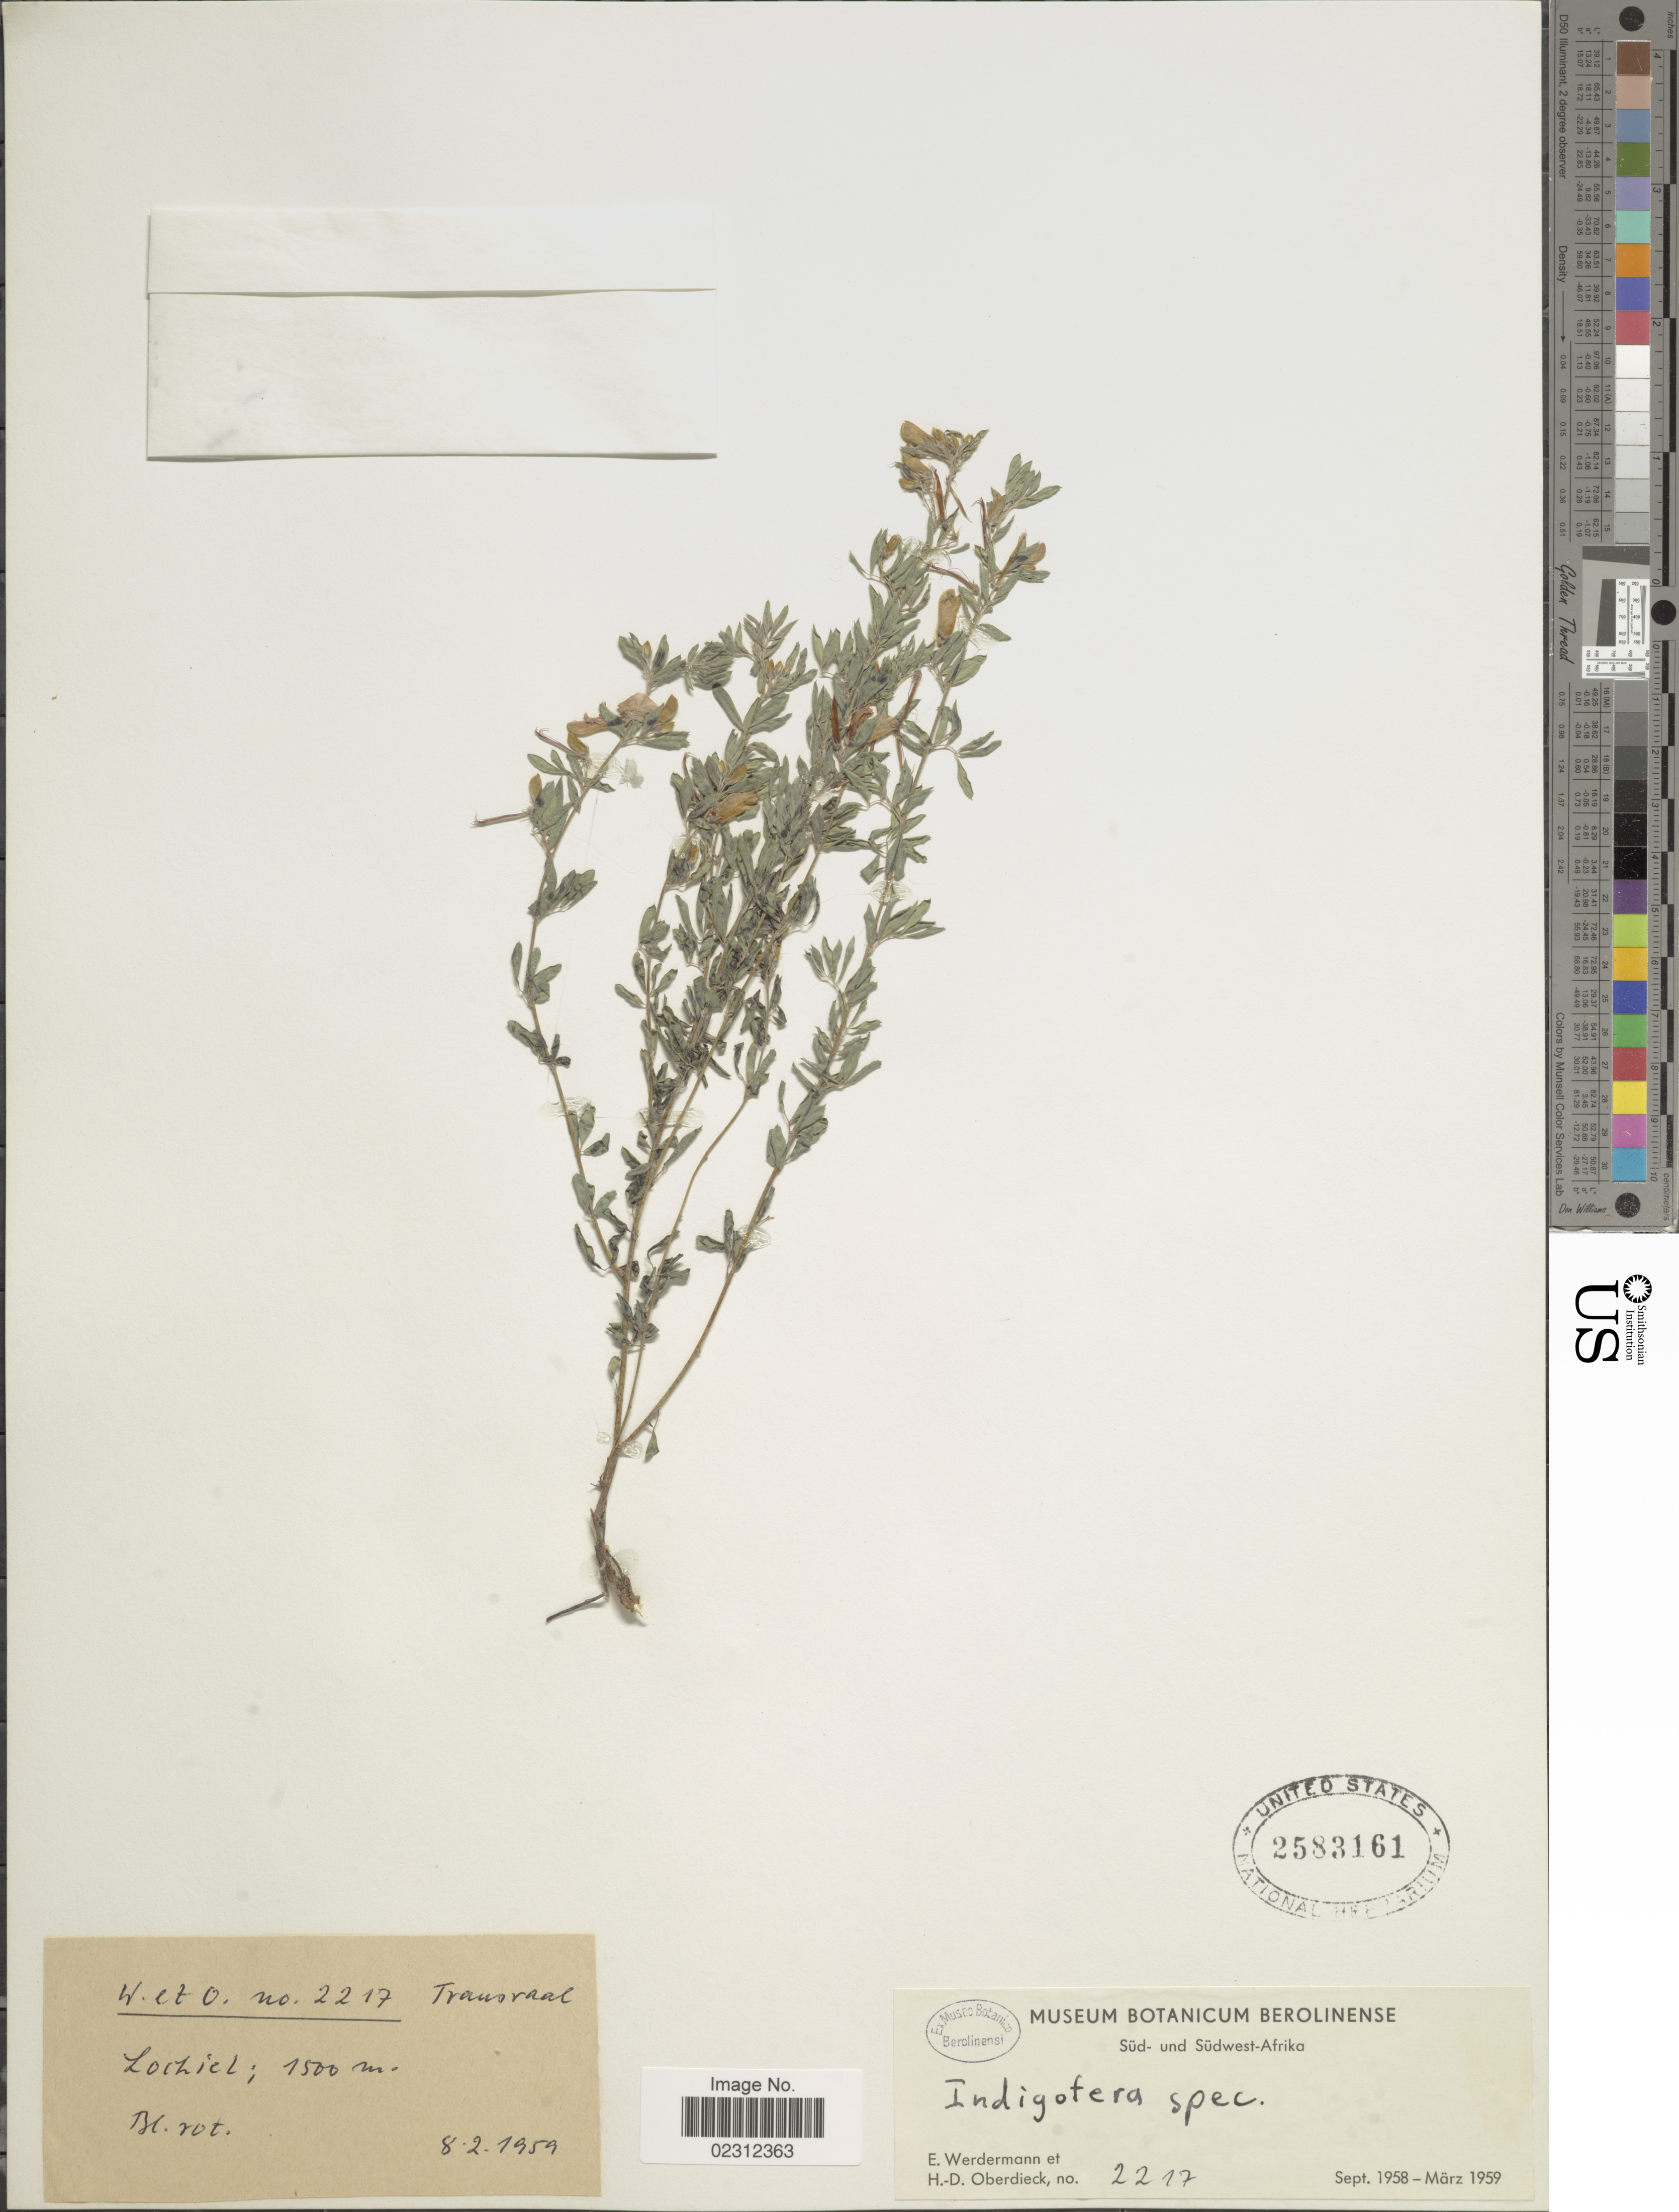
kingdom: Plantae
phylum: Tracheophyta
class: Magnoliopsida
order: Fabales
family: Fabaceae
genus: Indigofera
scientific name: Indigofera sp.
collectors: E. Wedermann & H. Oberdieck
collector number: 2217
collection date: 1959-02-08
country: South Africa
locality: Transvaal, Lochiel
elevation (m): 1500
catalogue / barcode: US 2583161